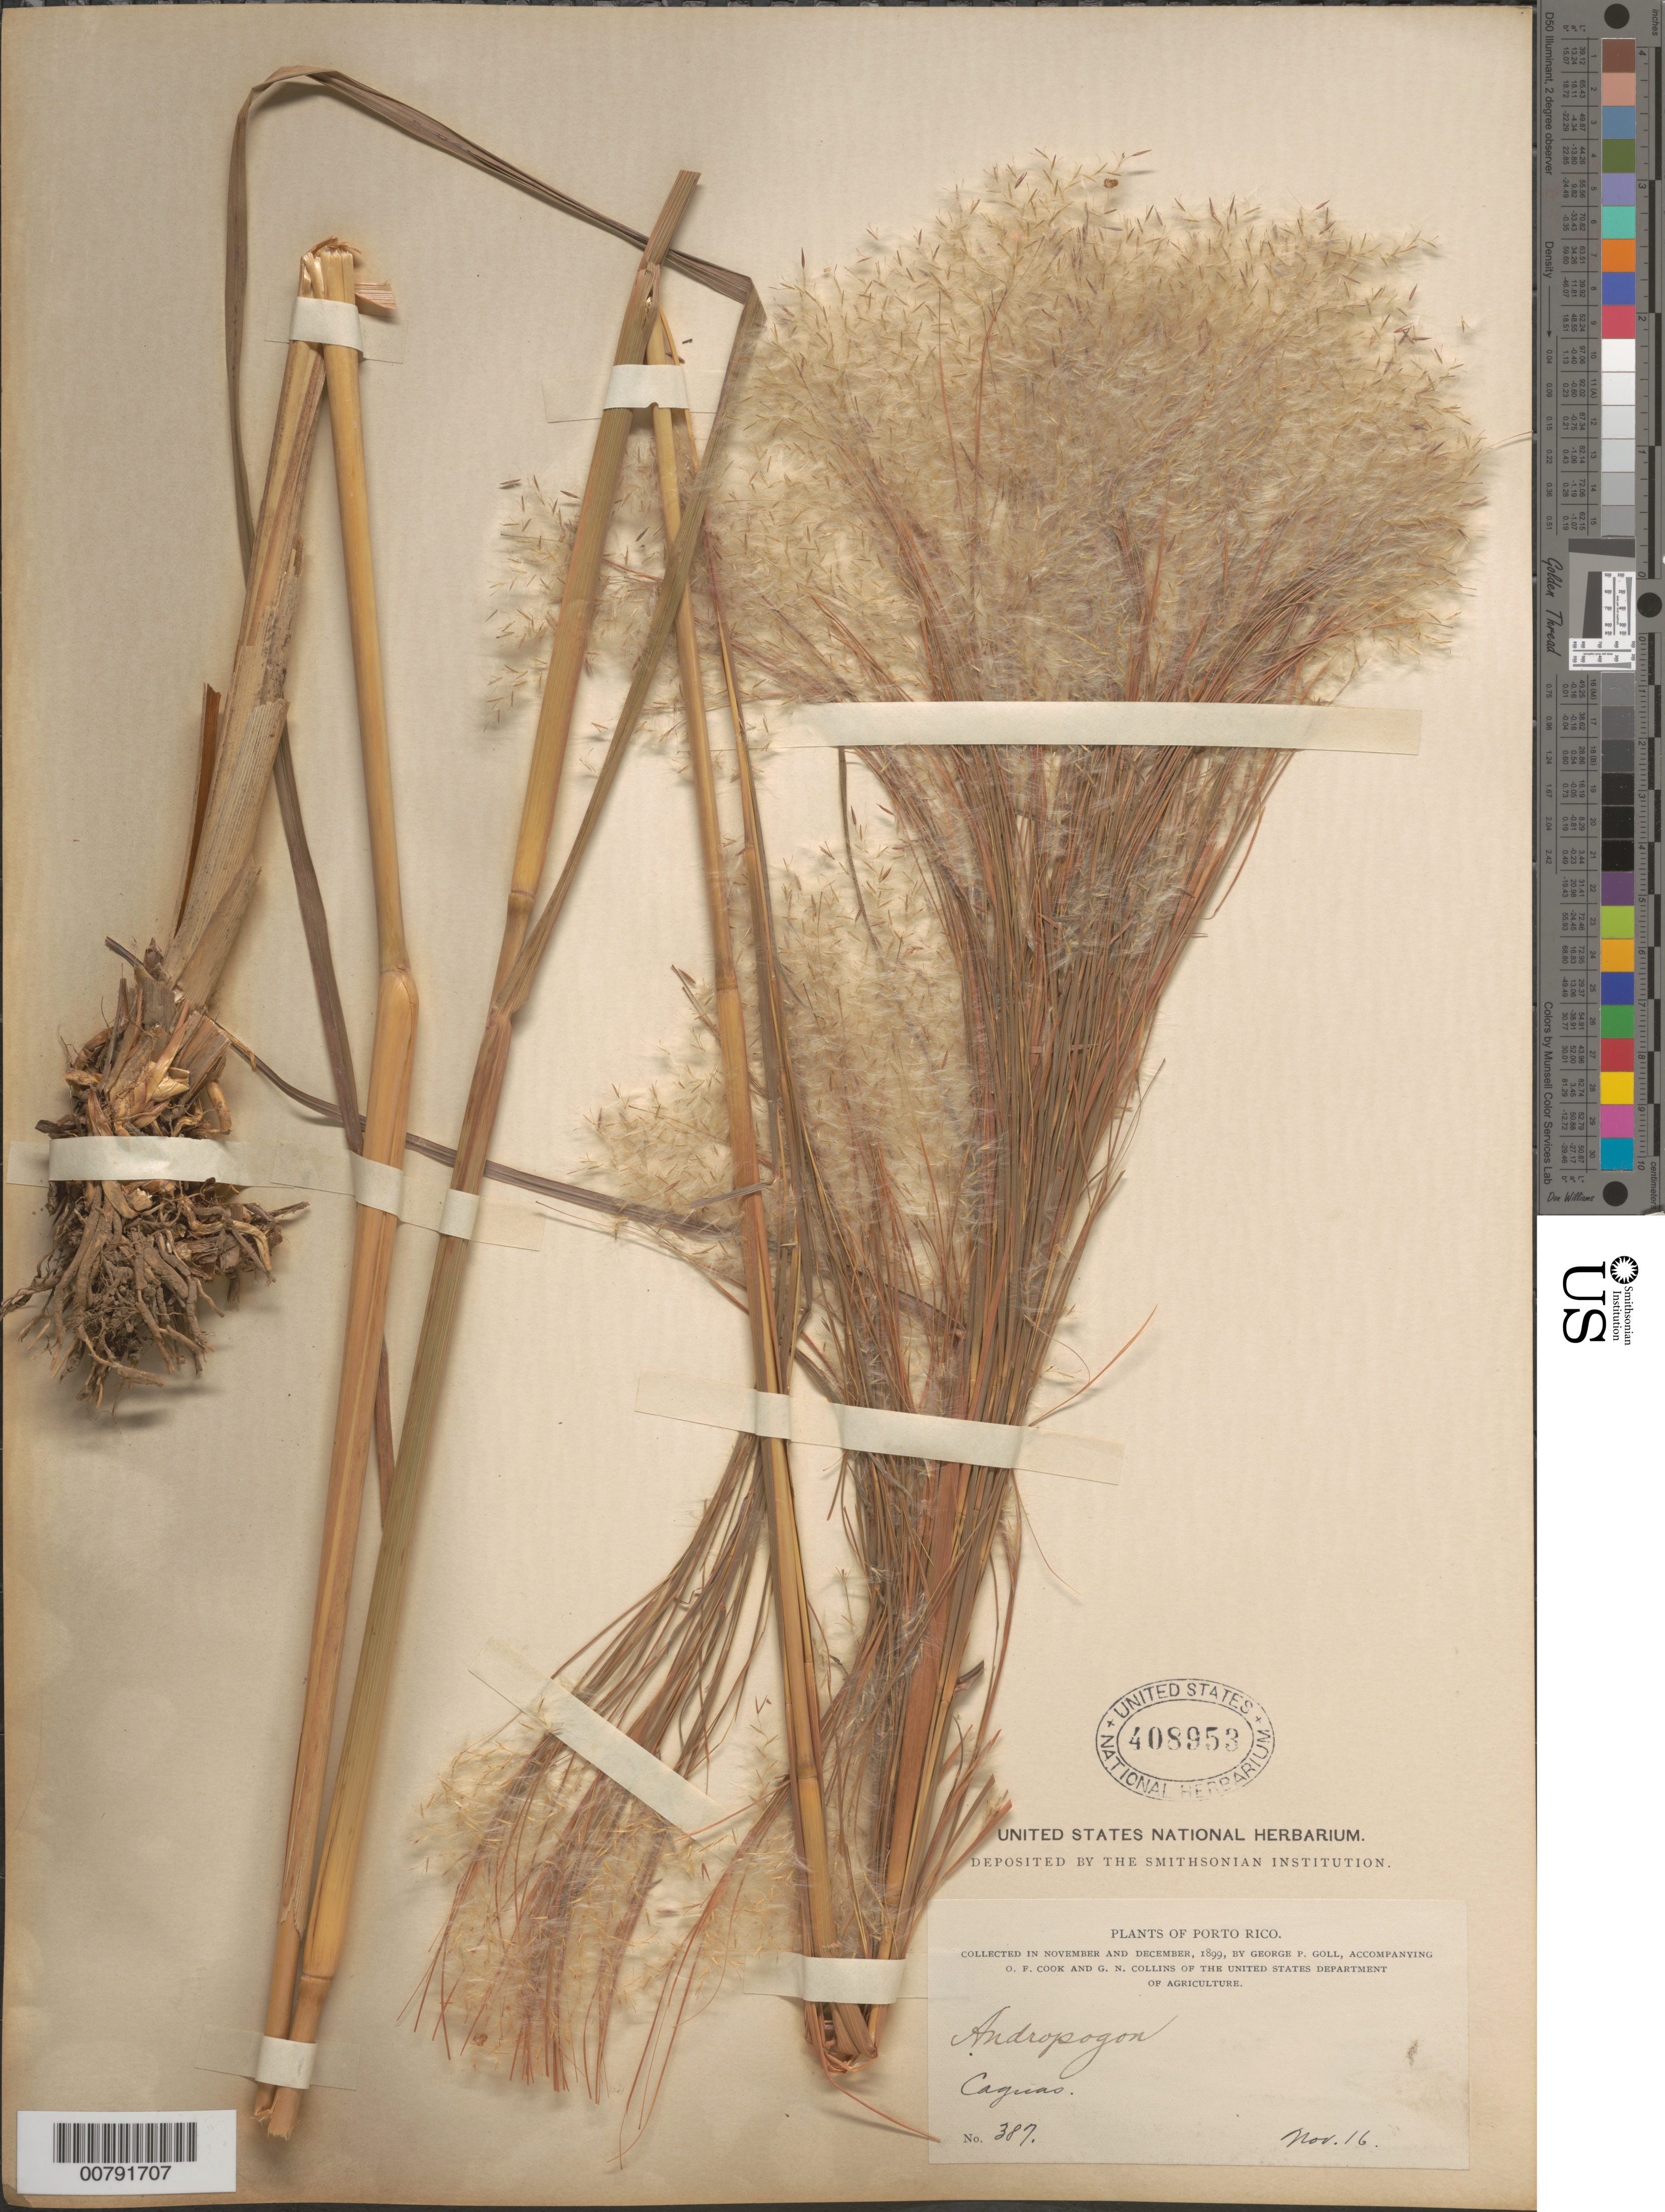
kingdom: Plantae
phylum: Tracheophyta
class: Liliopsida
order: Poales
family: Poaceae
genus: Andropogon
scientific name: Andropogon bicornis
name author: L.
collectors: G. Goll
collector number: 387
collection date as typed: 16 Nov 1899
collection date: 1899-11-16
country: Puerto Rico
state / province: Caguas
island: Puerto Rico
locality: Caguas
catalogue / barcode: US 408953